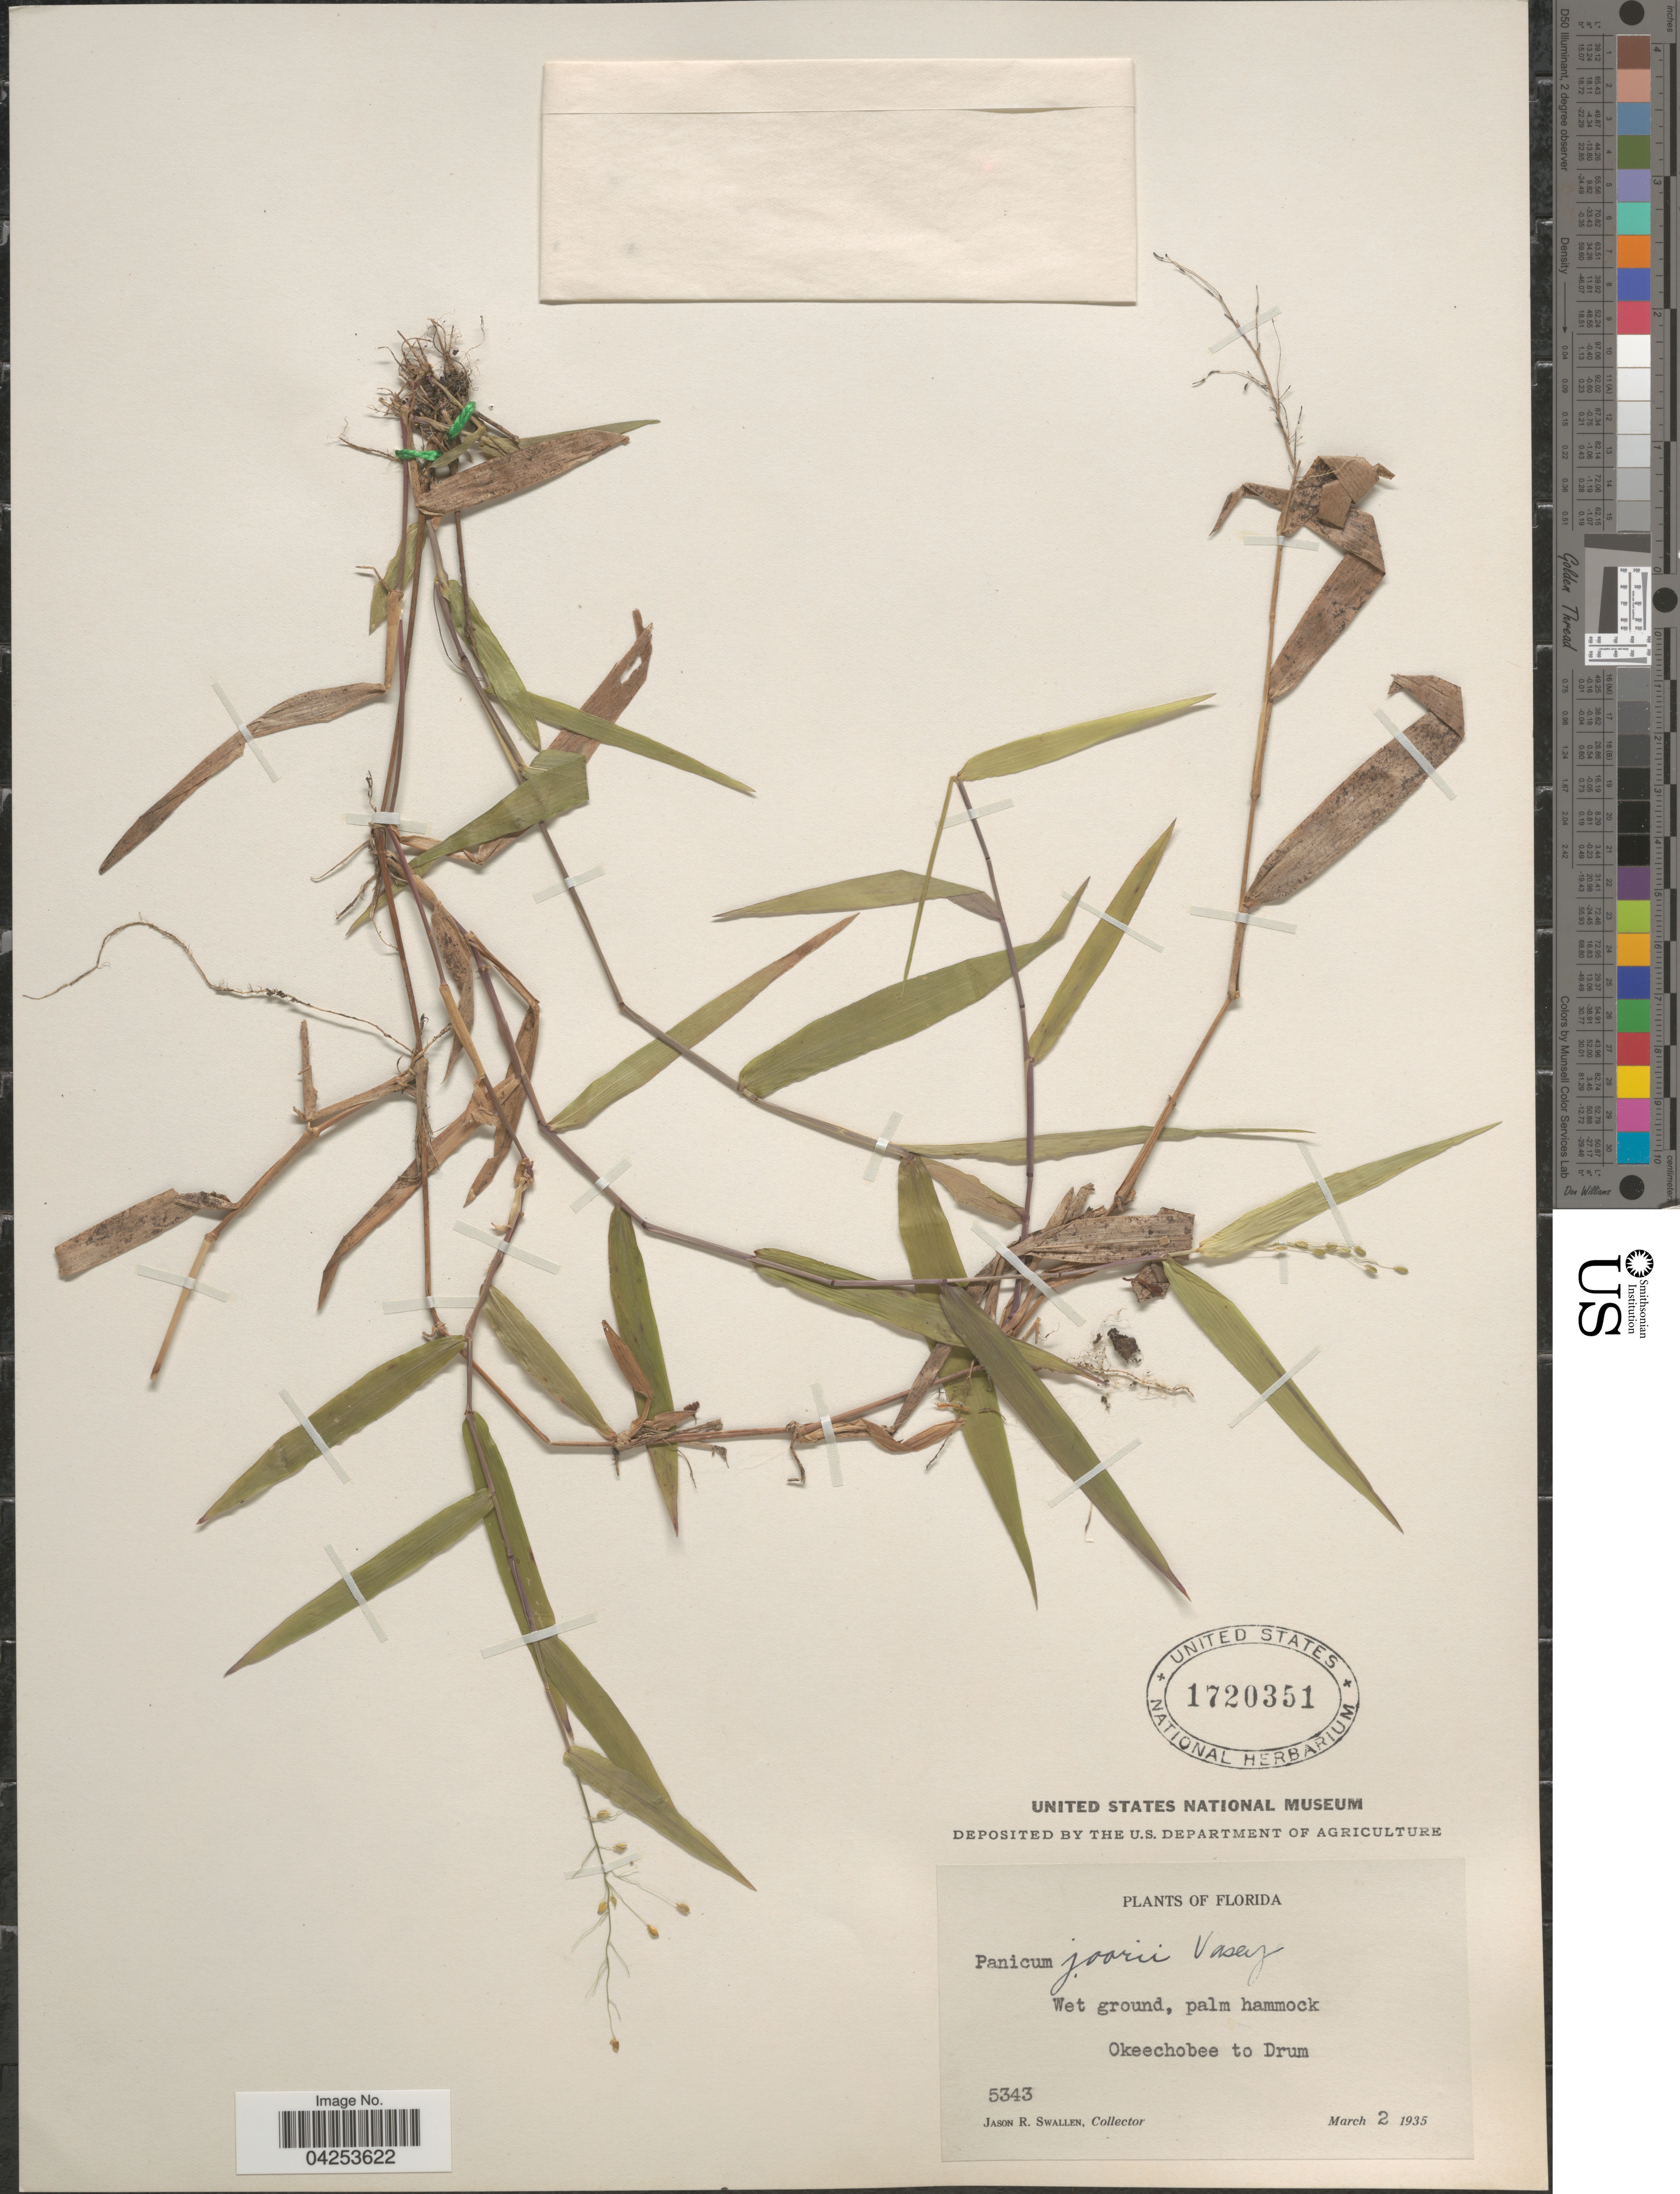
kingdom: Plantae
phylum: Tracheophyta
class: Liliopsida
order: Poales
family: Poaceae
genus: Dichanthelium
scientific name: Dichanthelium commutatum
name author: (Schult.) Gould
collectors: J. R. Swallen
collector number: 5343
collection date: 1935-03-02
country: United States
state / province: Florida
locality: Wet ground, palm hammock. Okeechobee to Drum.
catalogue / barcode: US 1720351